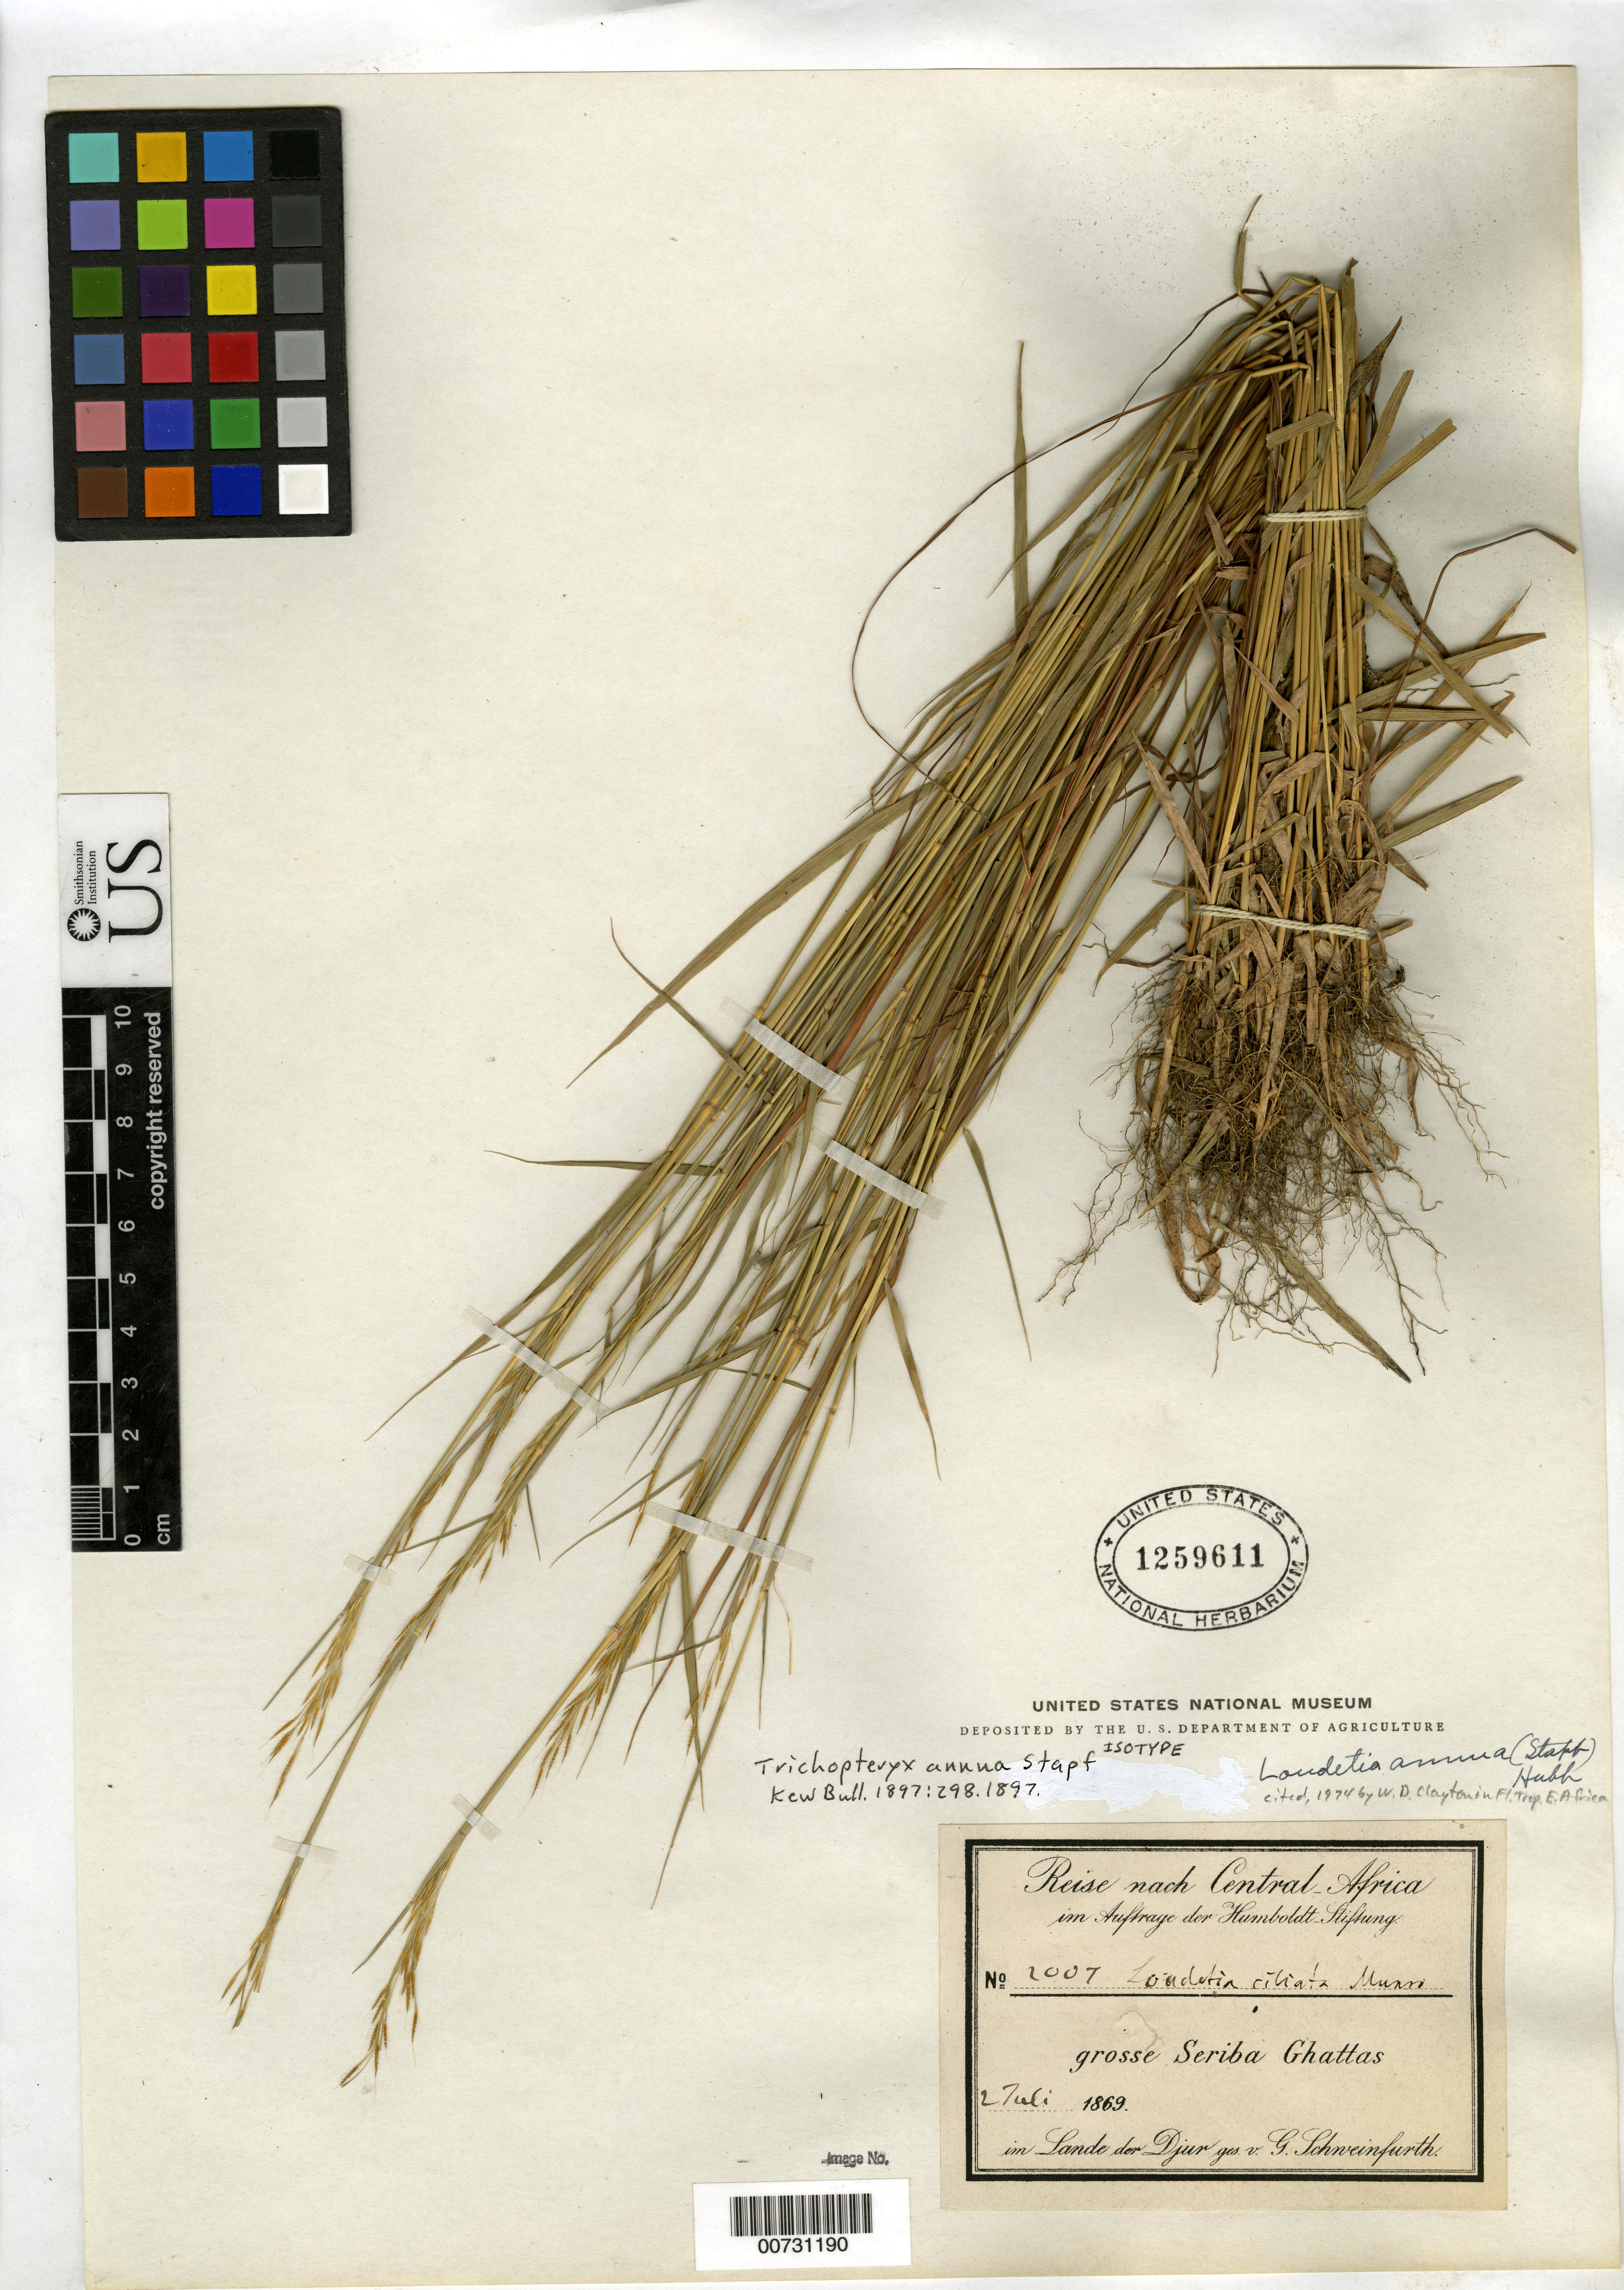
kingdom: Plantae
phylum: Tracheophyta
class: Liliopsida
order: Poales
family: Poaceae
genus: Trichopteryx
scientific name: Trichopteryx annua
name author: Stapf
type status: Isosyntype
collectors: G. A. Schweinfurth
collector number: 2007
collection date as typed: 02 Jul 1869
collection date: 1869-07-02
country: Sudan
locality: Im Lande der Djur. Grosse Seriba Ghattas. [protologue: Jur: Ghattas' chief seriba]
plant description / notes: Cited 1974 by W.D. Clayton in Fl. Trop. E. Africa; Collection date varies on specimens with this number.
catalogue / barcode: US 1259611